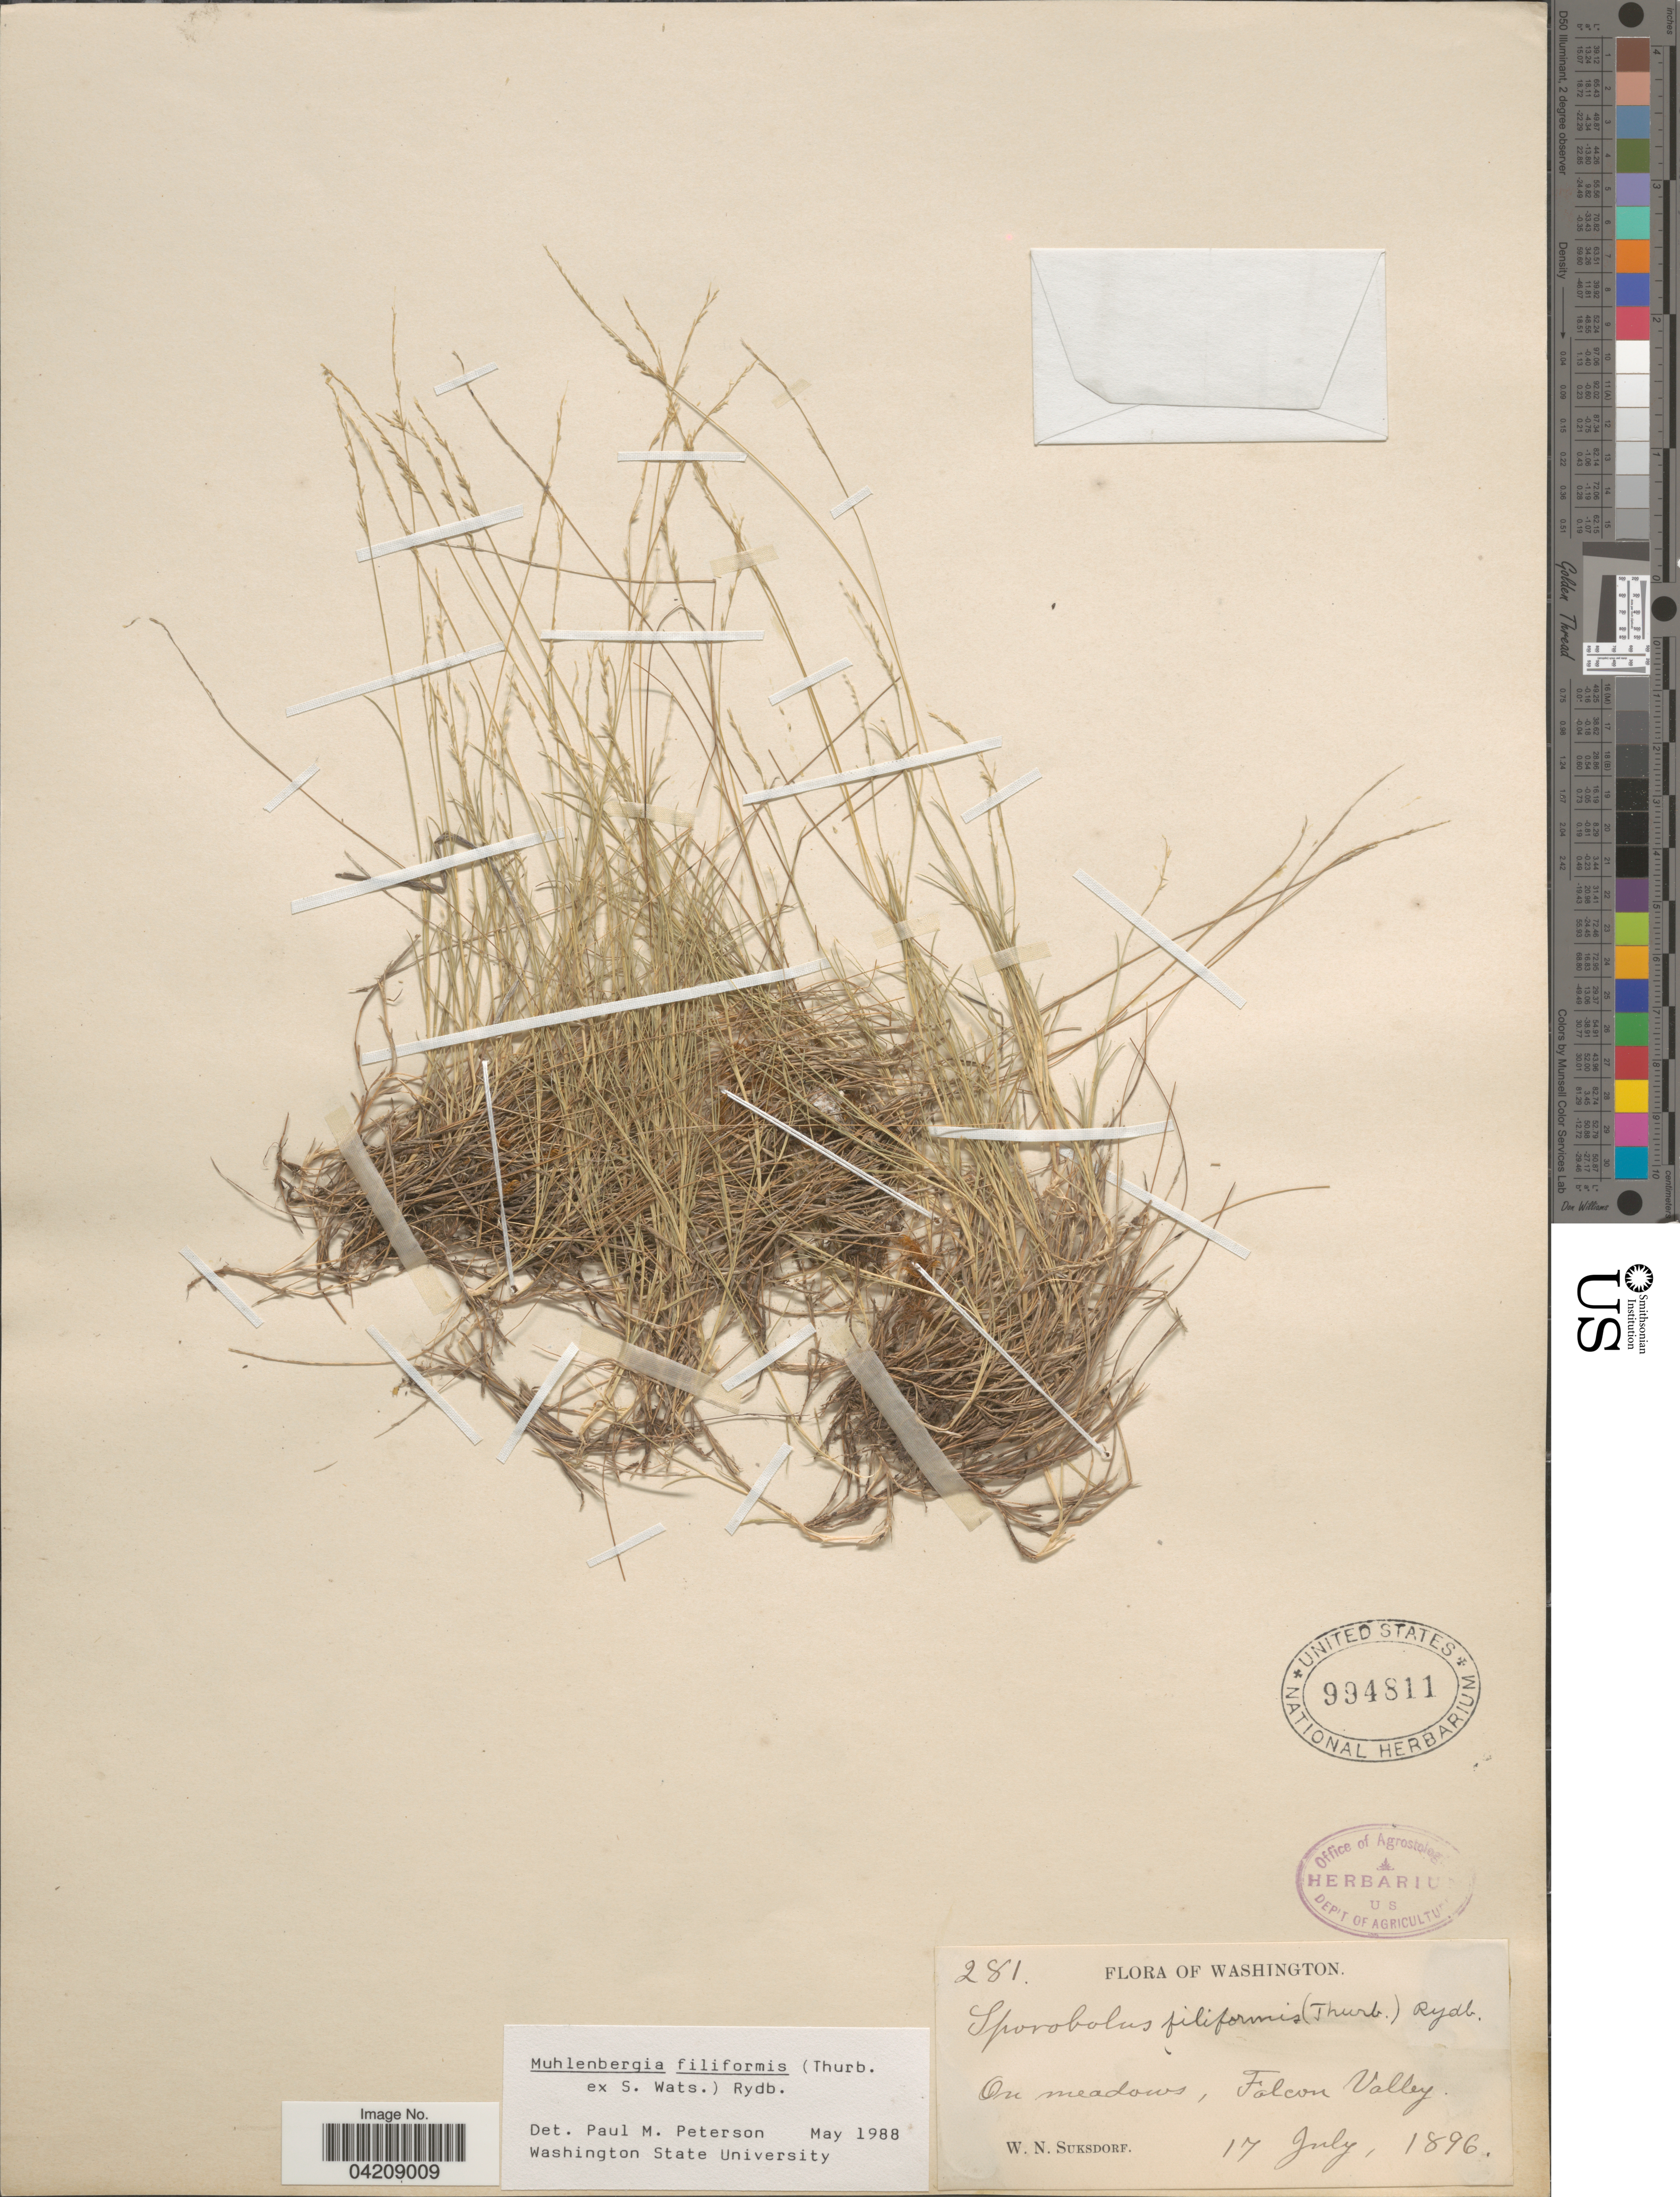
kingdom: Plantae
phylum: Tracheophyta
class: Liliopsida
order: Poales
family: Poaceae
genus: Muhlenbergia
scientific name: Muhlenbergia filiformis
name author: (Thurb. ex S. Watson) Rydb.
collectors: W. N. Suksdorf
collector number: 281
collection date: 1896-07-17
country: United States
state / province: Washington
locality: Falcon Valley.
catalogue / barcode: US 994811